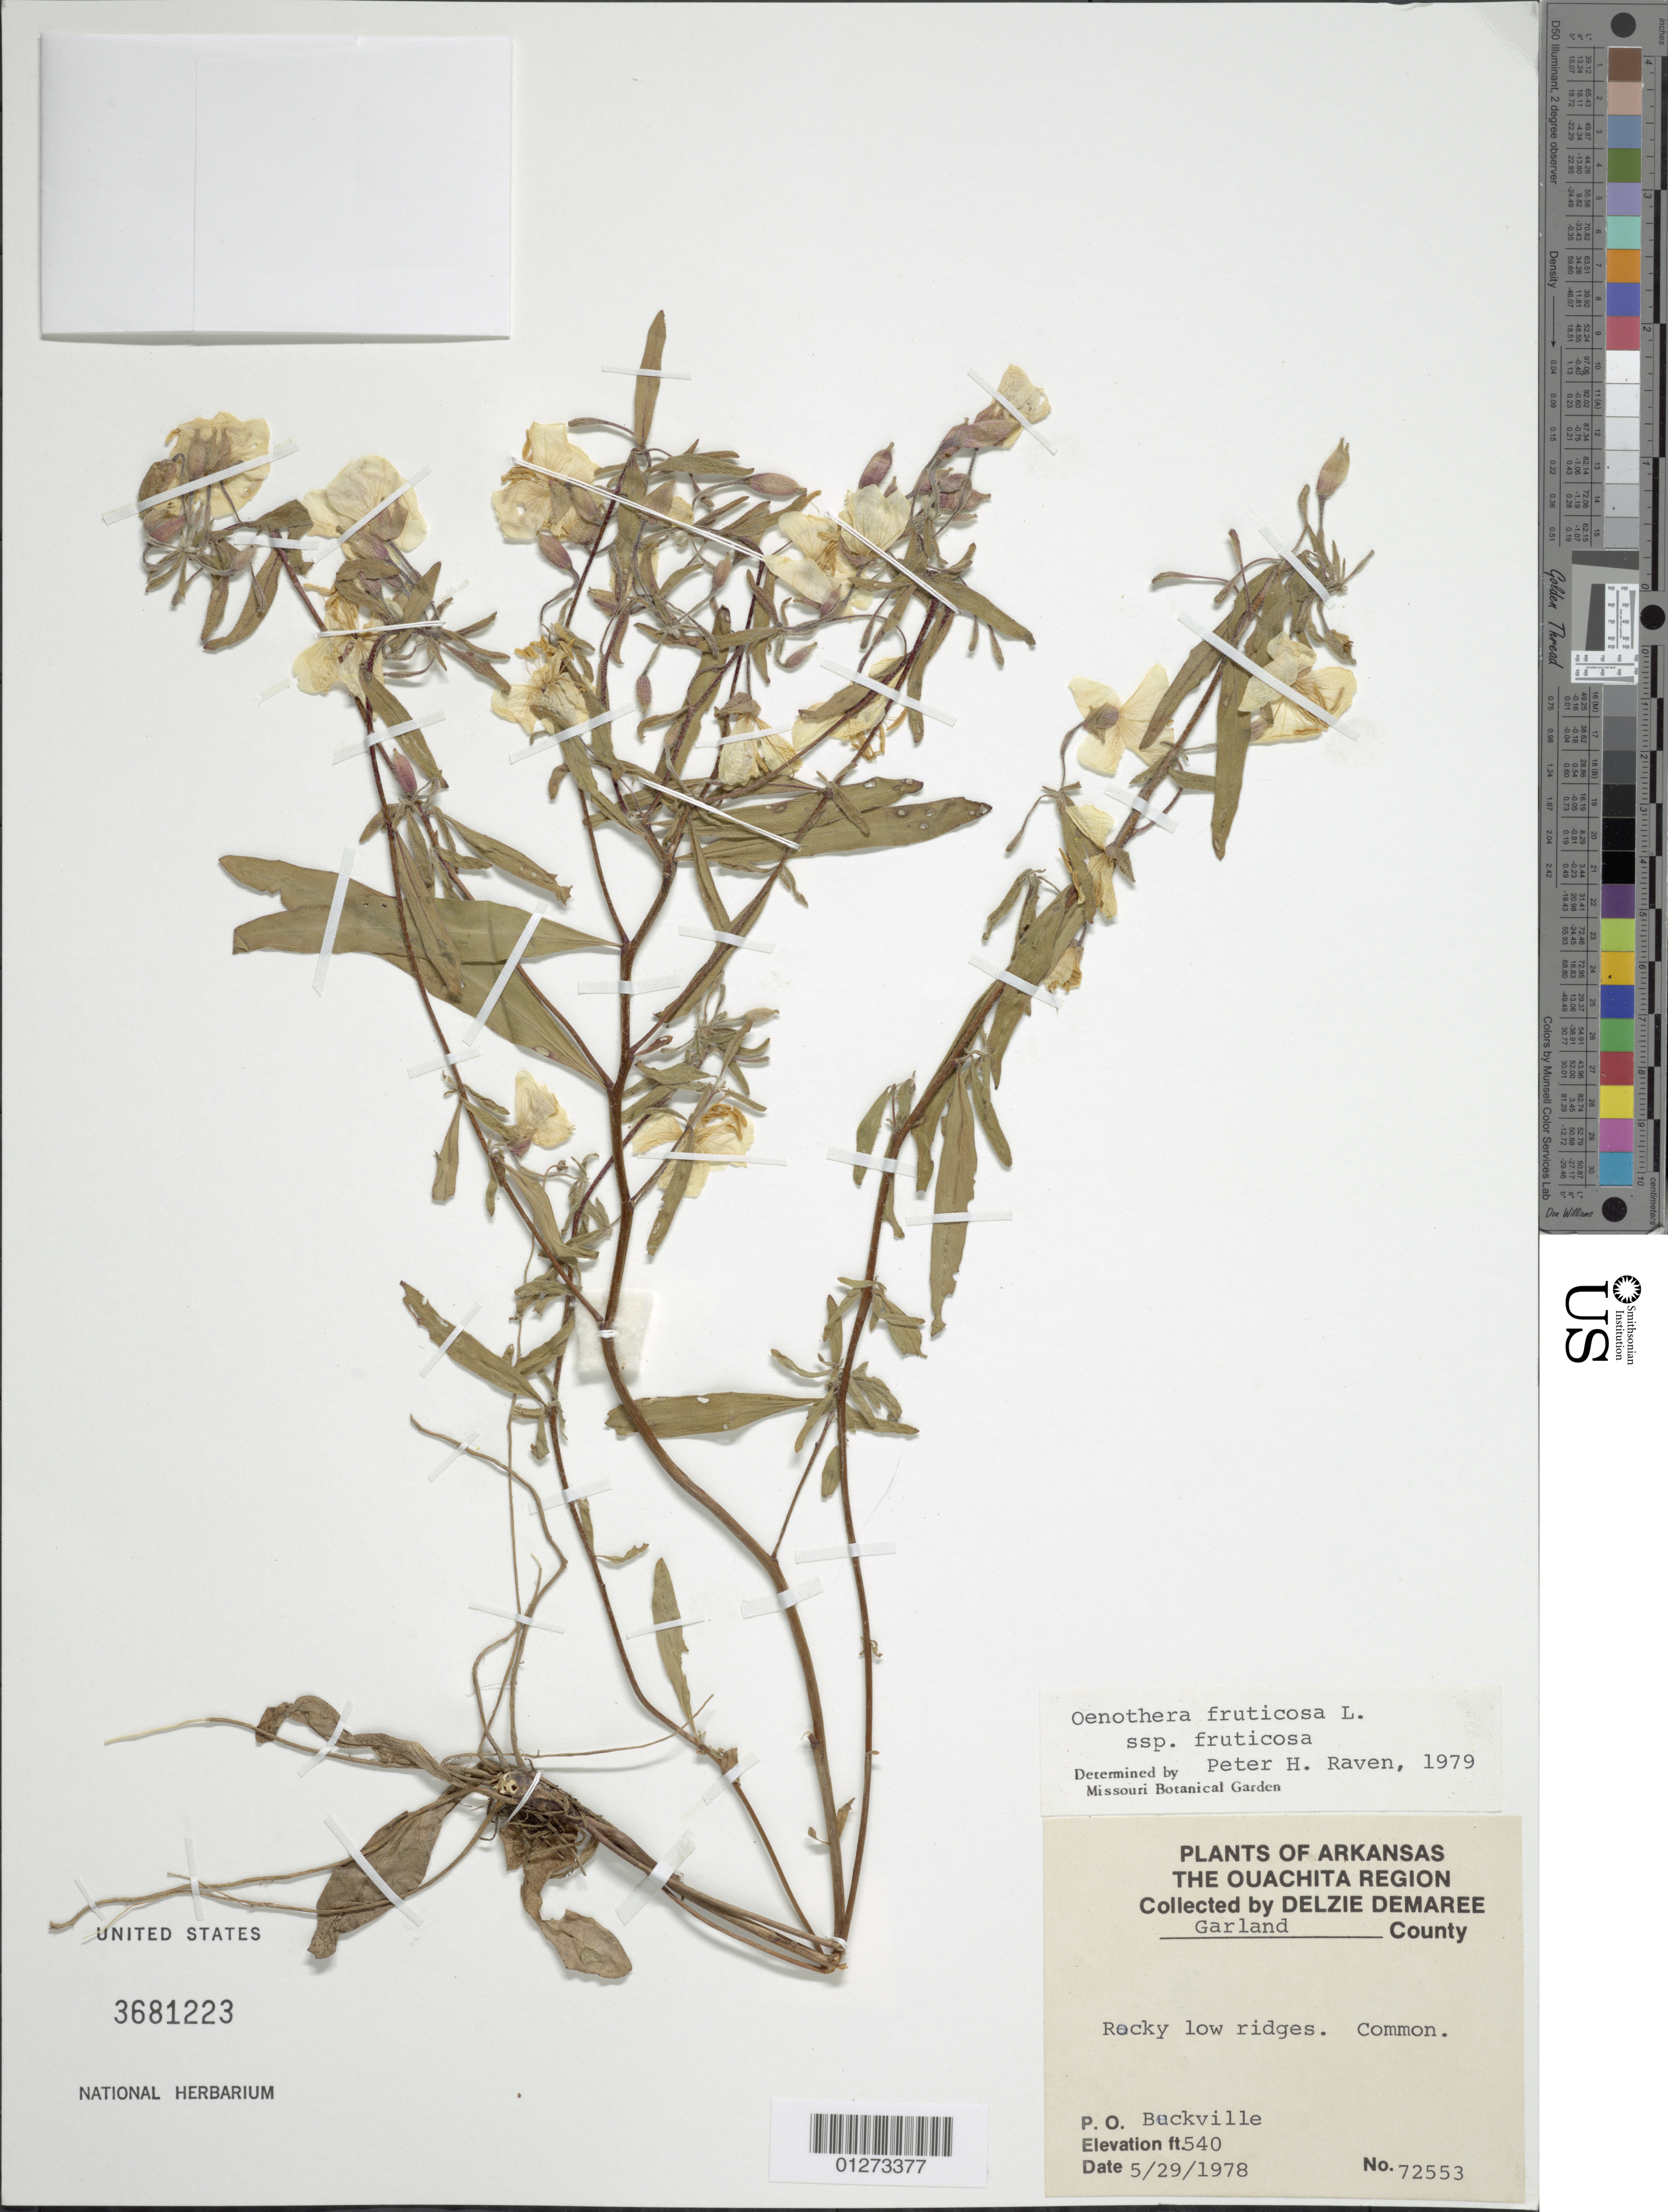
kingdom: Plantae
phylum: Tracheophyta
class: Magnoliopsida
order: Myrtales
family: Onagraceae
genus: Oenothera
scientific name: Oenothera fruticosa subsp. fruticosa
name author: L.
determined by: Raven, P. H.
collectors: D. Demaree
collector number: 72553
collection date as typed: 5/29/1978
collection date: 1978-05-29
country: United States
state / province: Arkansas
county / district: Garland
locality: Buckville, rocky low ridges.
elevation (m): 165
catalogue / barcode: US 3681223